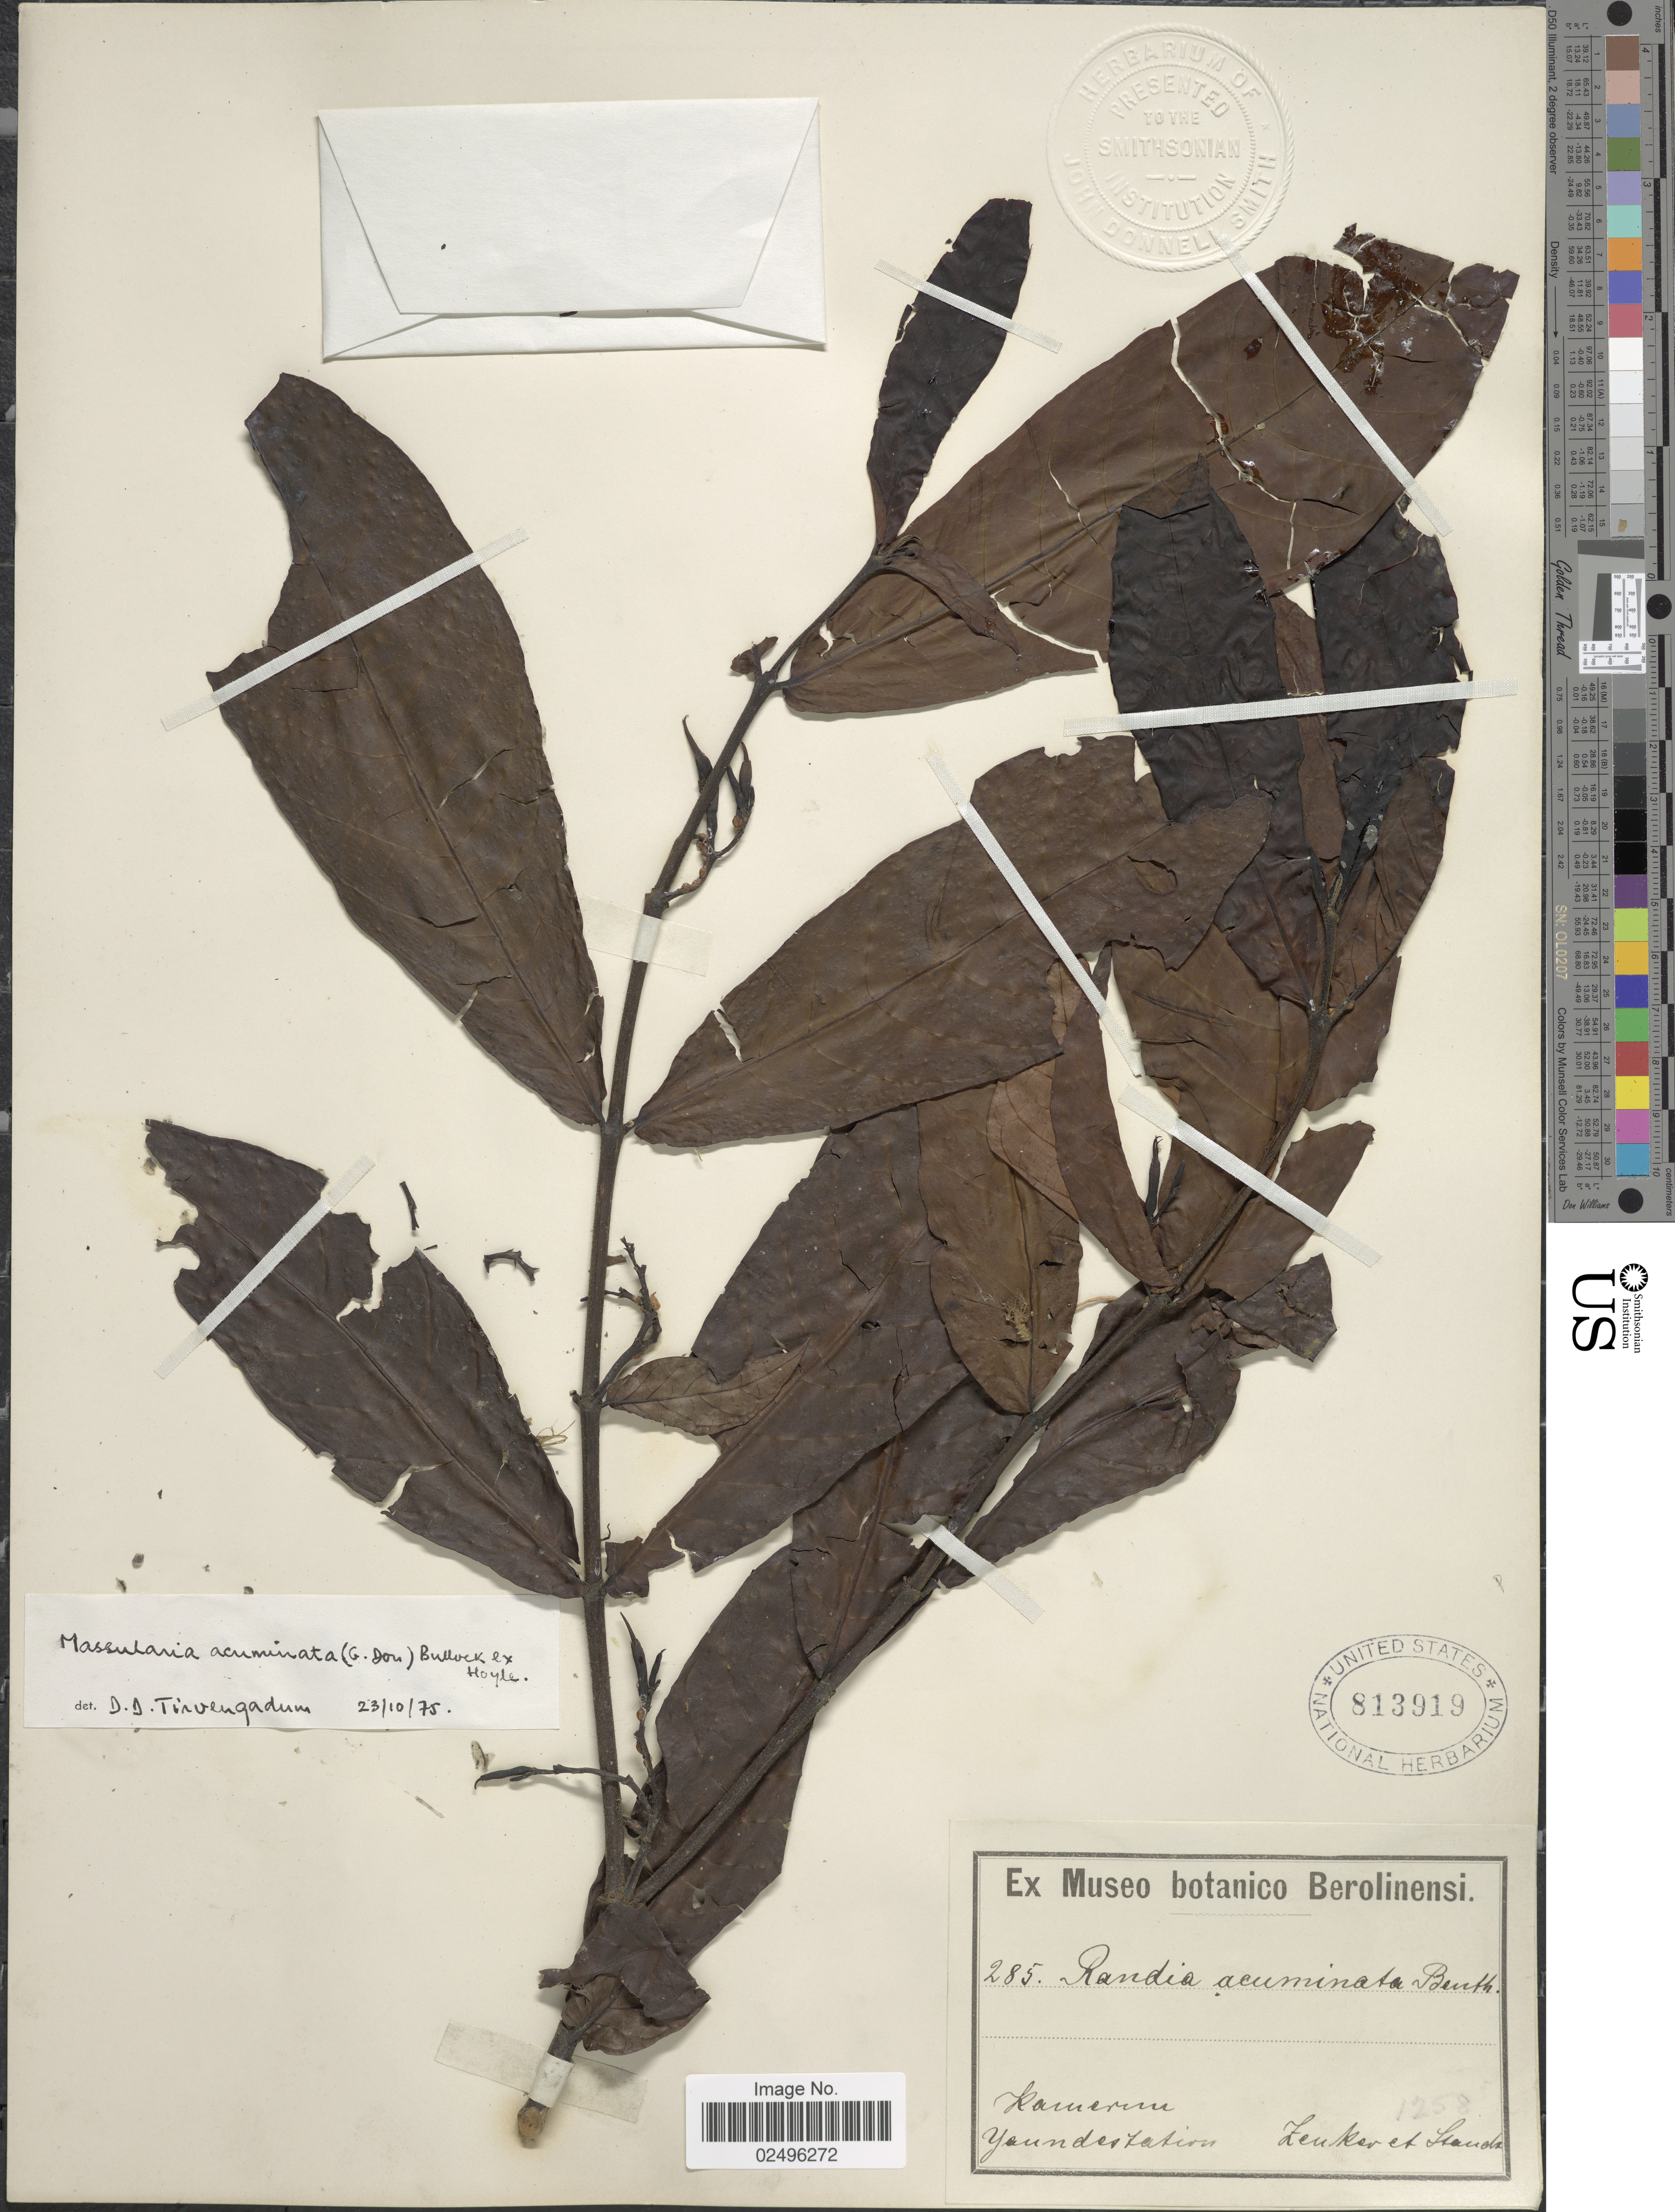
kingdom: Plantae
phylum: Tracheophyta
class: Magnoliopsida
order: Gentianales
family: Rubiaceae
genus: Massularia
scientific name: Massularia acuminata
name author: (G. Don) Bullock ex Hoyle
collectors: Zenker, -- & -. Staudt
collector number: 285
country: Cameroon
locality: Kamerun, Yaundestation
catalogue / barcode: US 813919